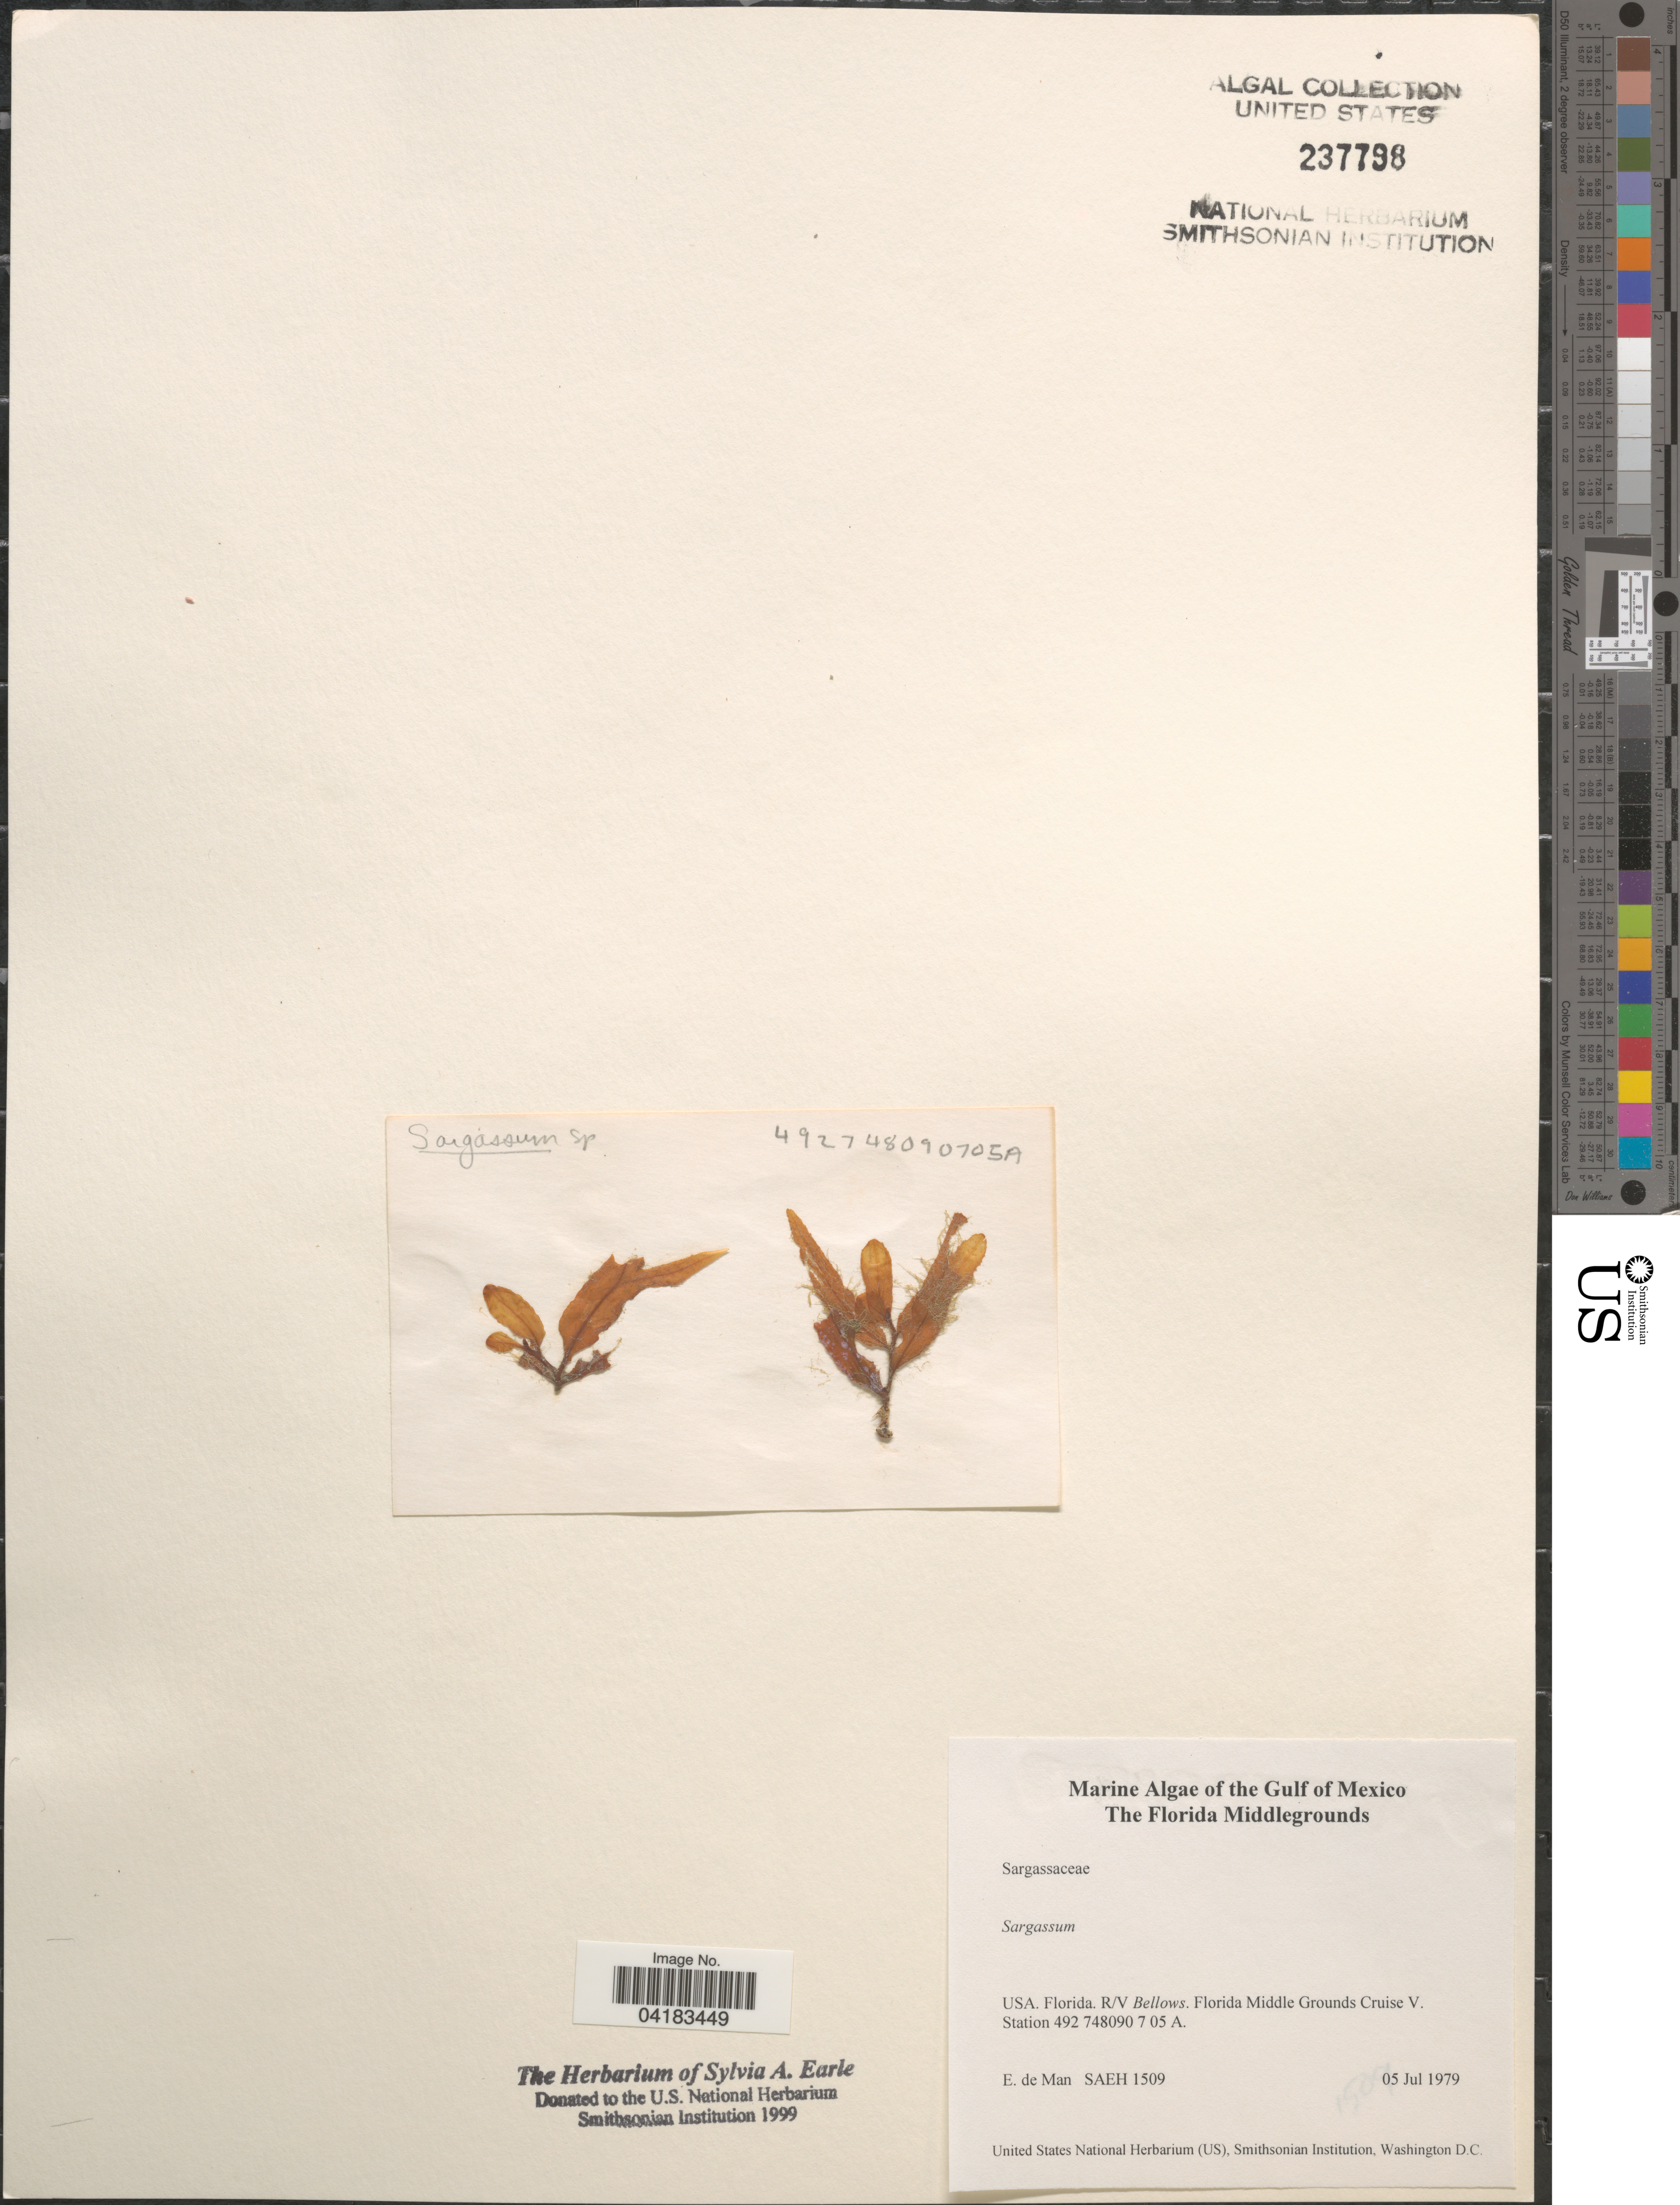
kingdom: Chromista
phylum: Ochrophyta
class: Phaeophyceae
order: Fucales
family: Sargassaceae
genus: Sargassum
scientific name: Sargassum sp.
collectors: E. de Man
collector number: SAEH1509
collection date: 1979-07-05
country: United States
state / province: Florida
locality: The Gulf of Mexico. The Florida Middlegrounds. R/V Bellows. Florida Middle Grounds Cruise V. Station 492 748090 7 05 A.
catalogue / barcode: US 237798